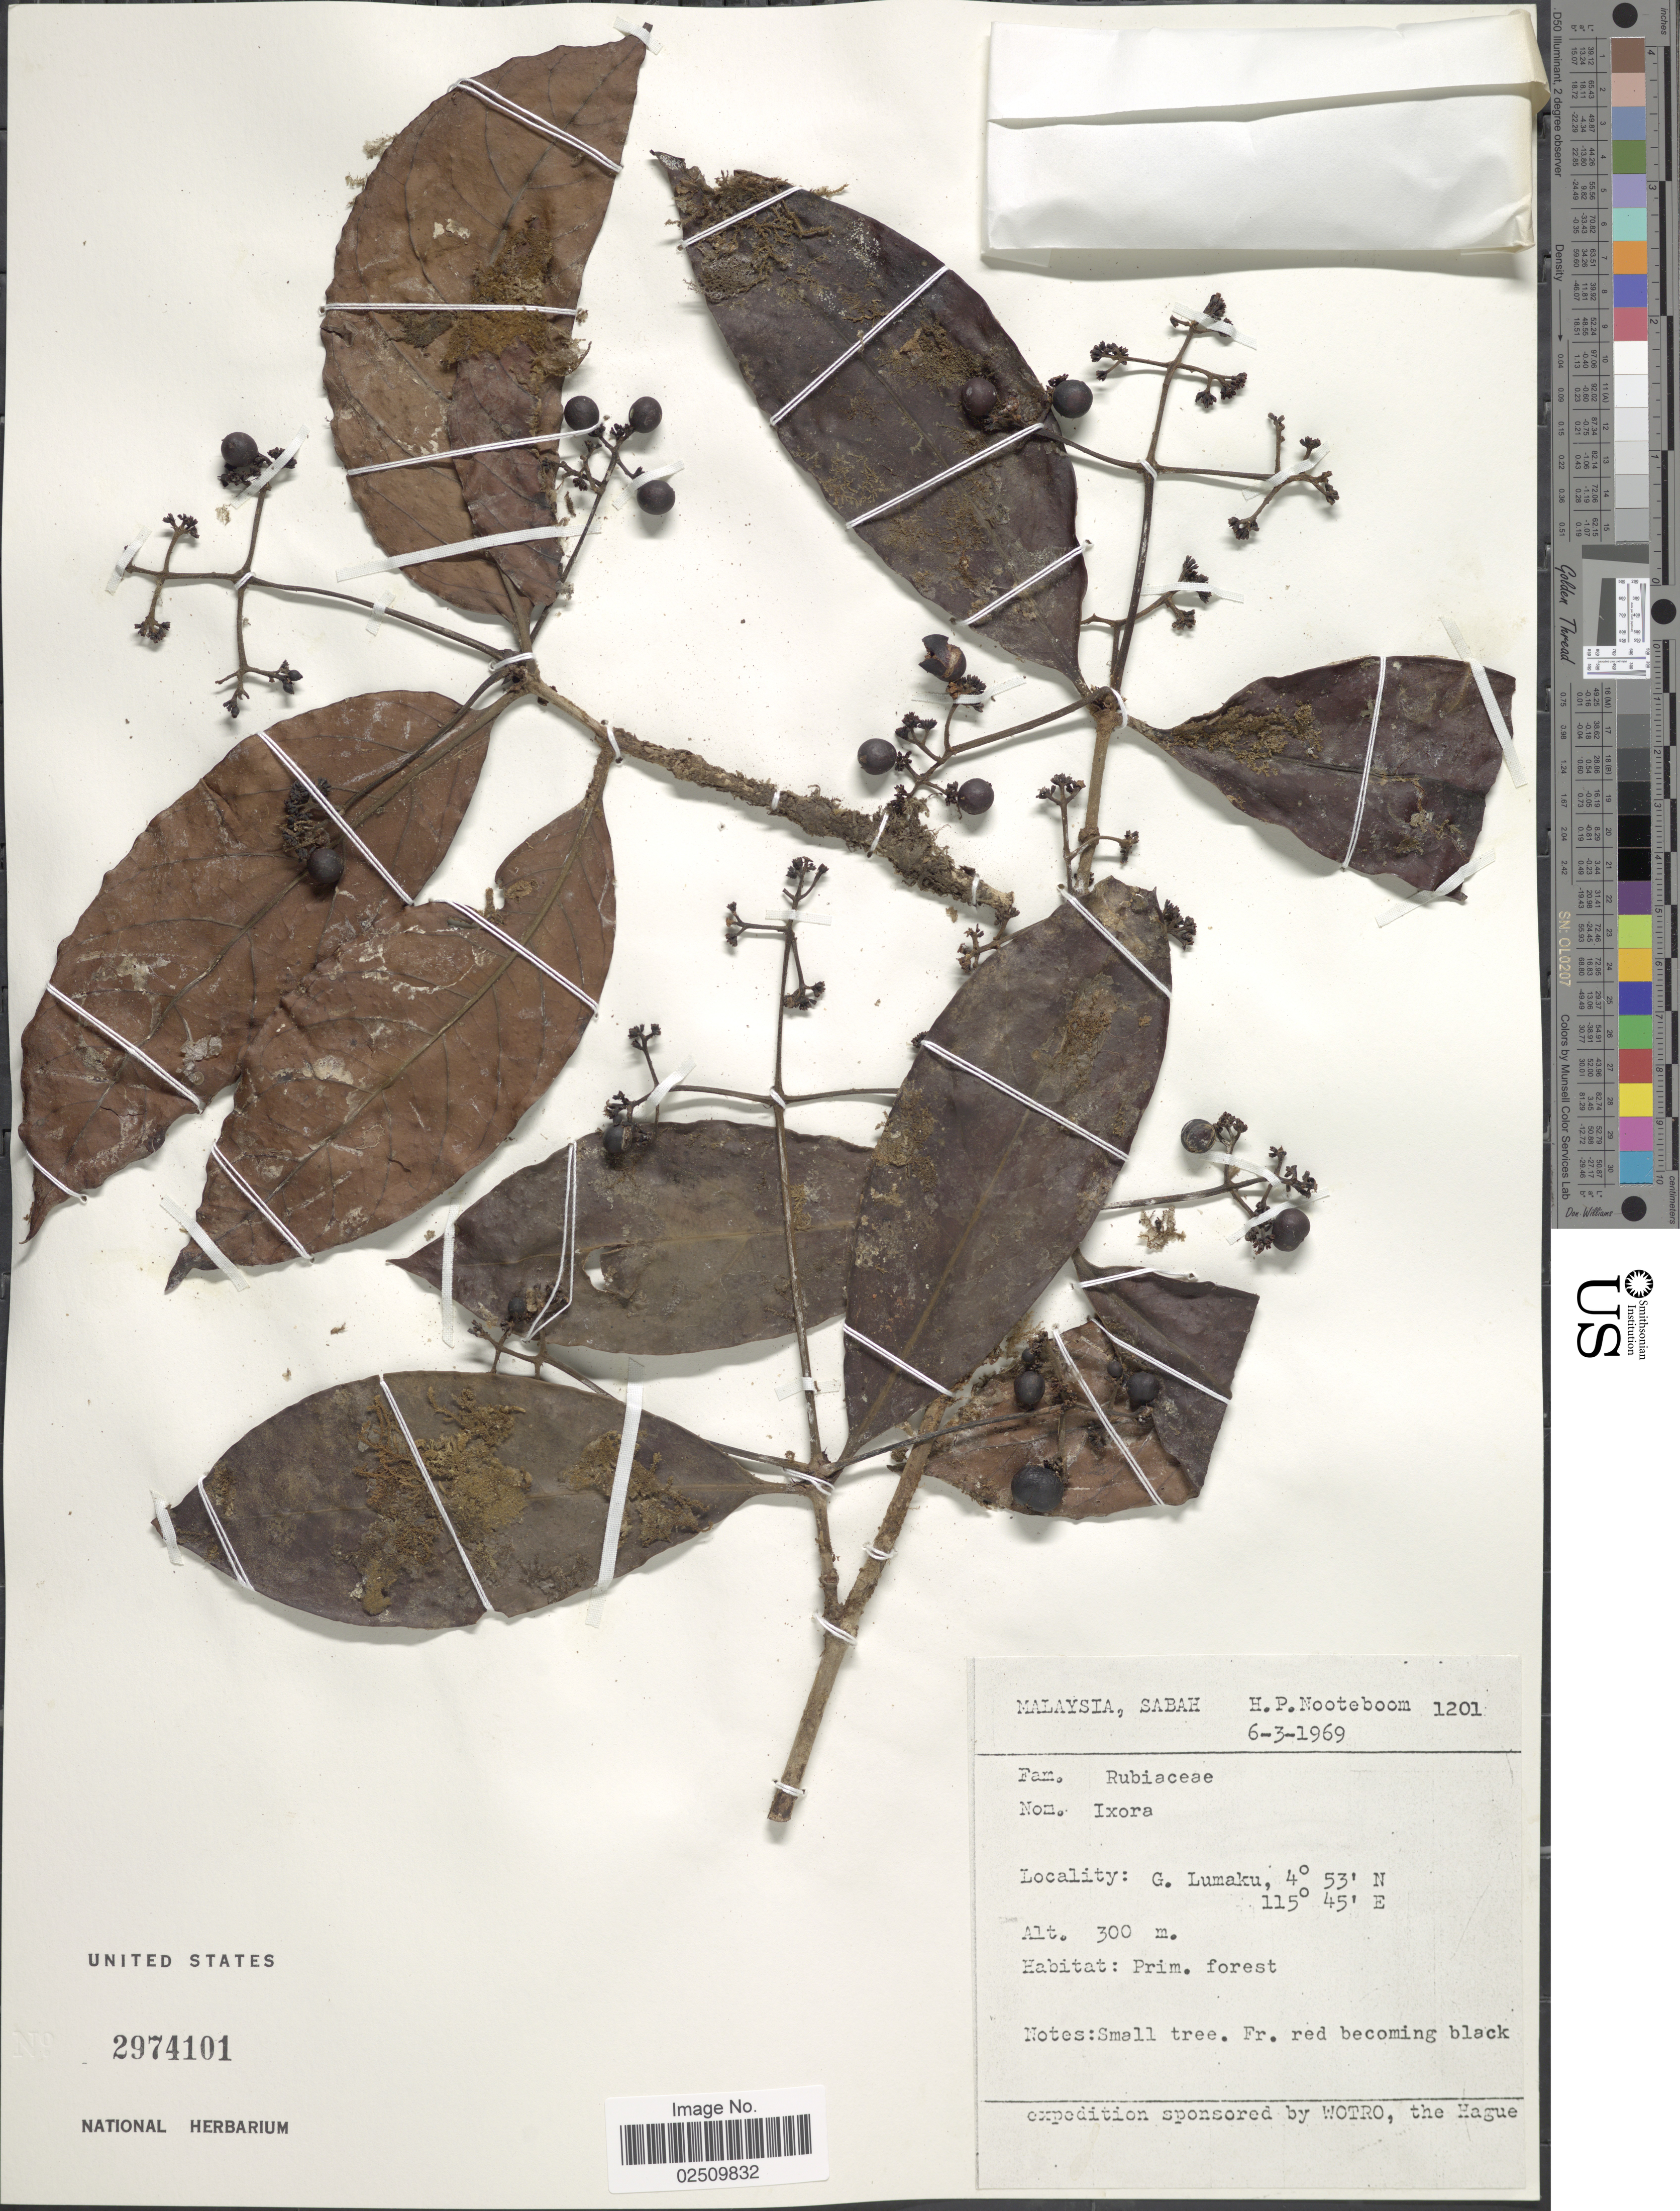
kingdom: Plantae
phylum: Tracheophyta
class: Magnoliopsida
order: Gentianales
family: Rubiaceae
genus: Ixora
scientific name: Ixora sp.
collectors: H. P. Nooteboom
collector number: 1201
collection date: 1969-03-06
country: Malaysia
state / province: Sabah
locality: G. Lumaku.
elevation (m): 300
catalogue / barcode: US 2974101